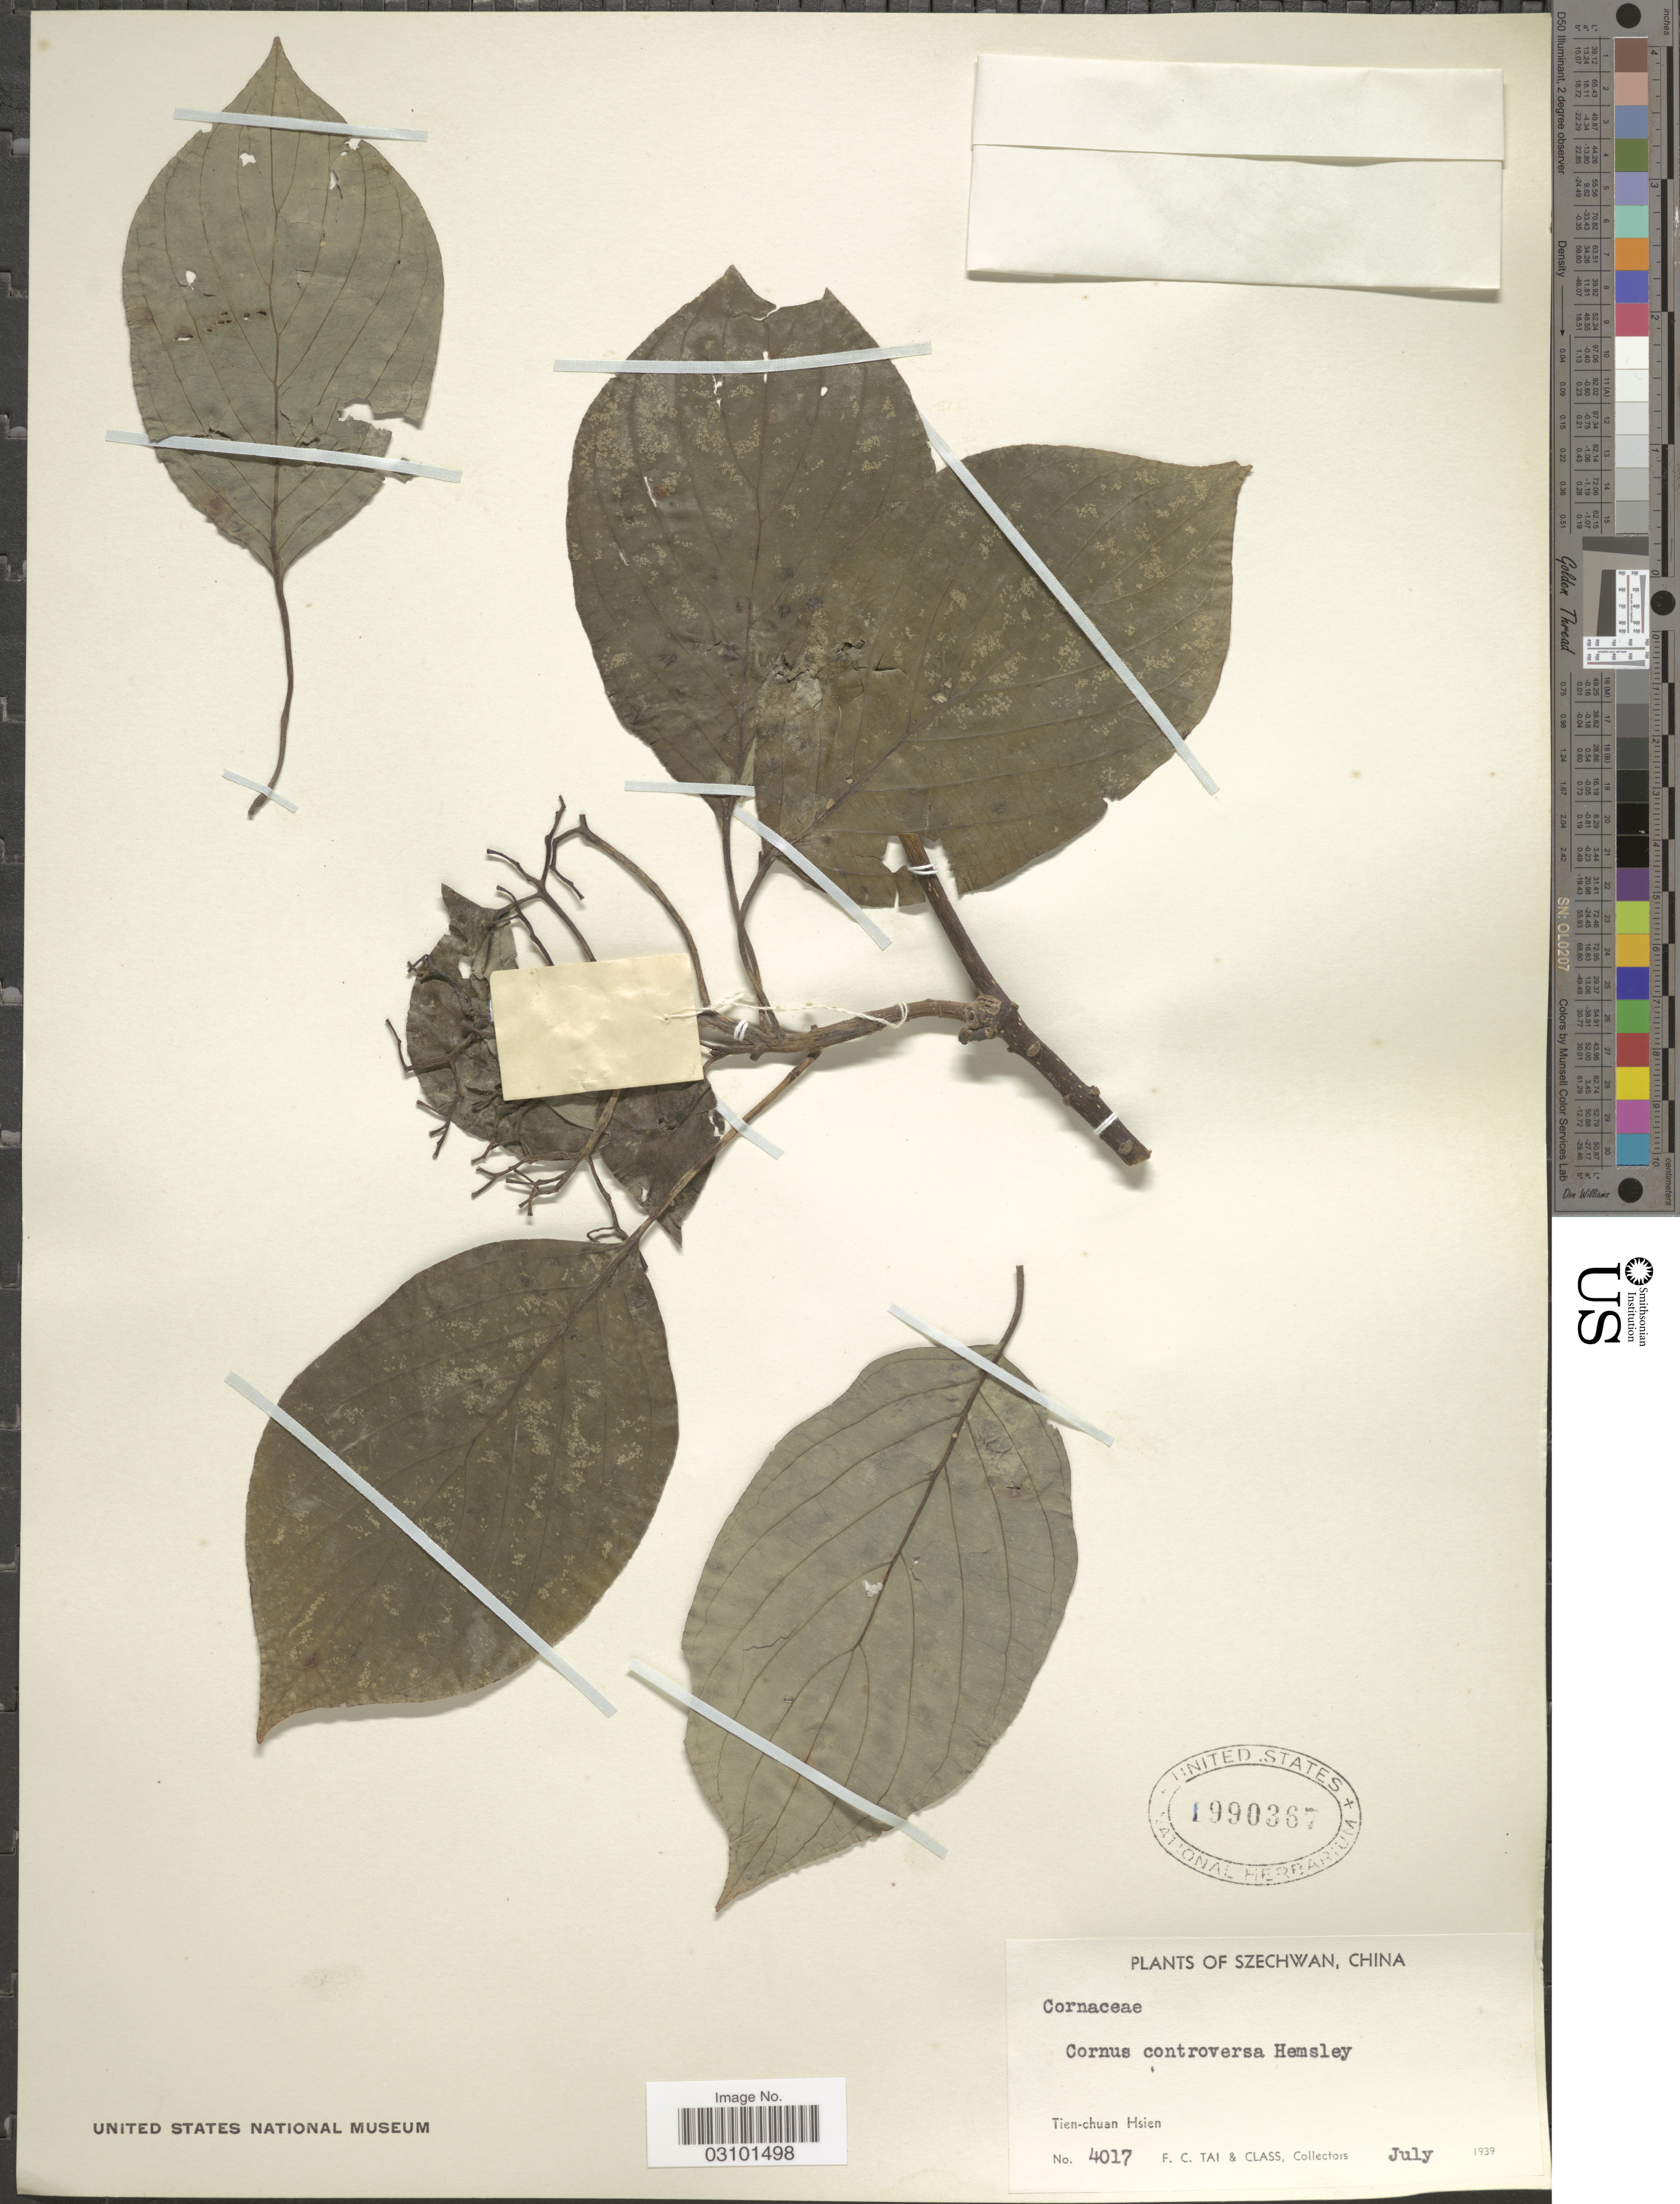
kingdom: Plantae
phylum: Tracheophyta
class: Magnoliopsida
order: Cornales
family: Cornaceae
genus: Cornus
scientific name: Cornus controversa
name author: Hemsl.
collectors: F. Tai & Class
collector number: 4017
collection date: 1939-07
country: China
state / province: Sichuan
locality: Szechwan. Tien-chuan Hsien.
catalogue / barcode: US 1990367